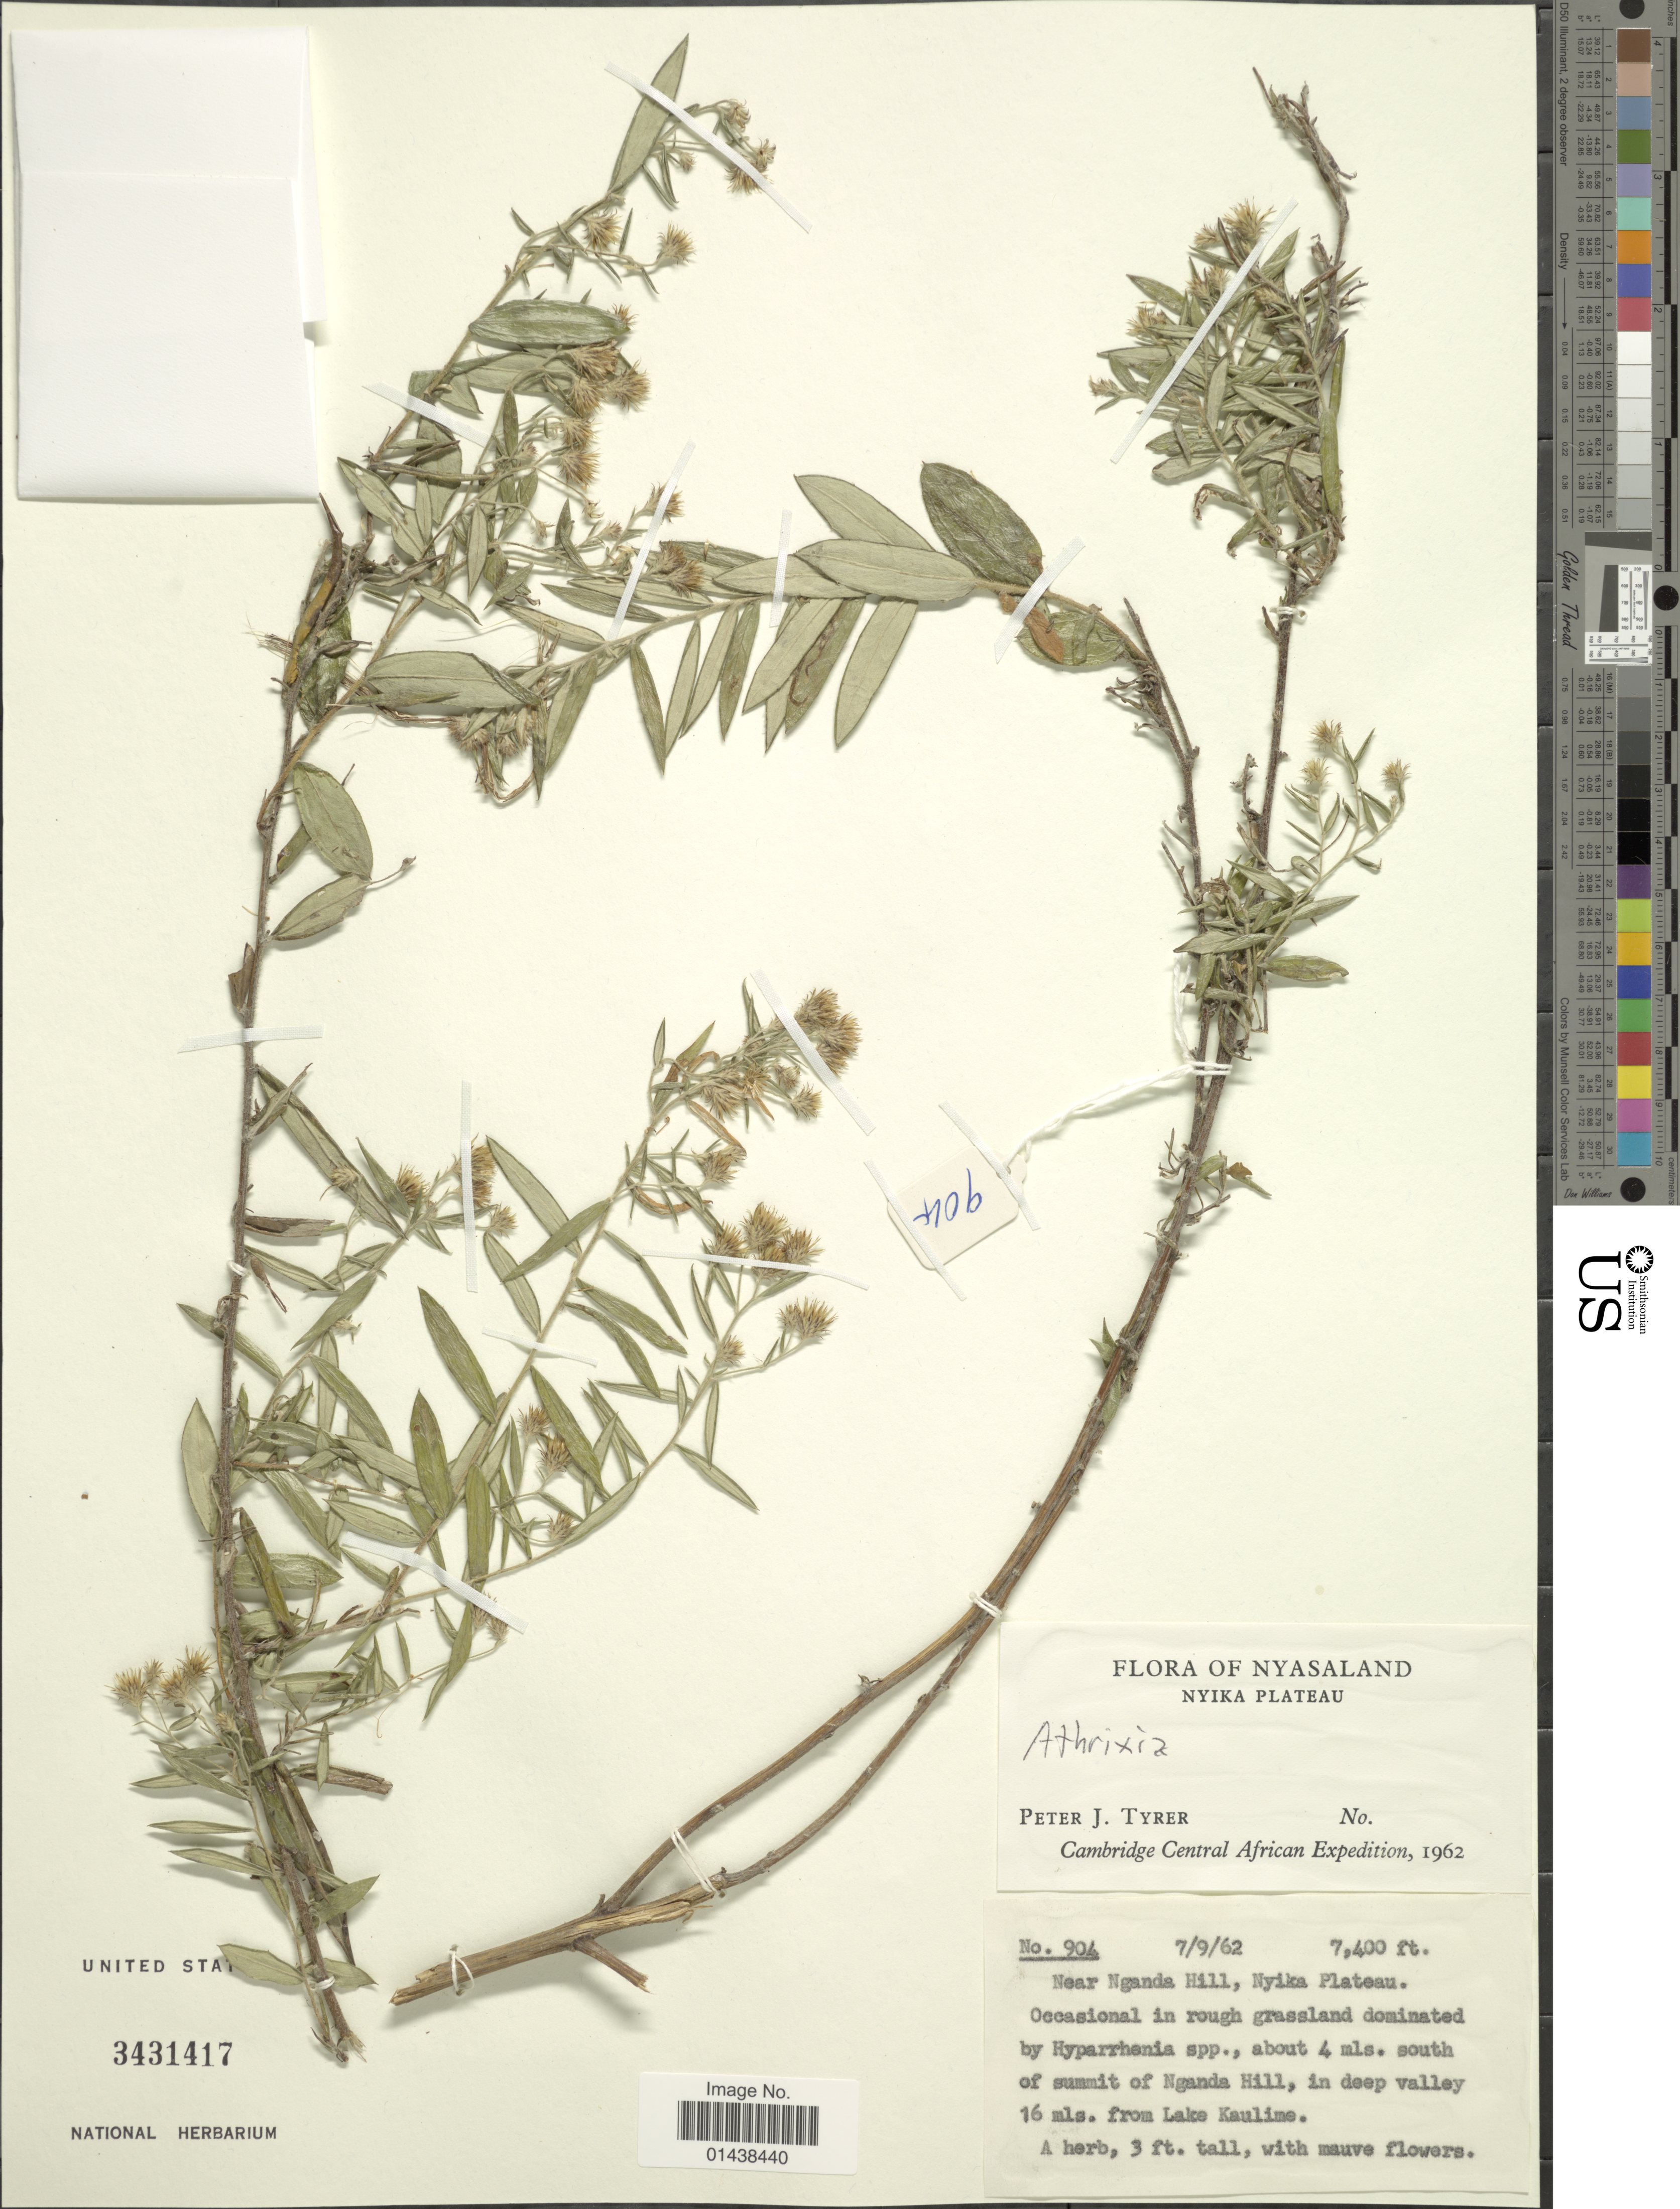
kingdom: Plantae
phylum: Tracheophyta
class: Magnoliopsida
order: Asterales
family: Asteraceae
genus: Athrixia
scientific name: Athrixia phylicoides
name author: DC.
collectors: P. Tyrer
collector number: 904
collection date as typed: Transcribed d/m/y: 7/9/62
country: Malawi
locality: Nyika Plateau, Near Nganda Hill, Nyika Plateau, about 4 mls. south of summit of Nganda Hill, in deep valley 16 mls. from Lake Kaulime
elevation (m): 2256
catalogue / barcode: US 3431417